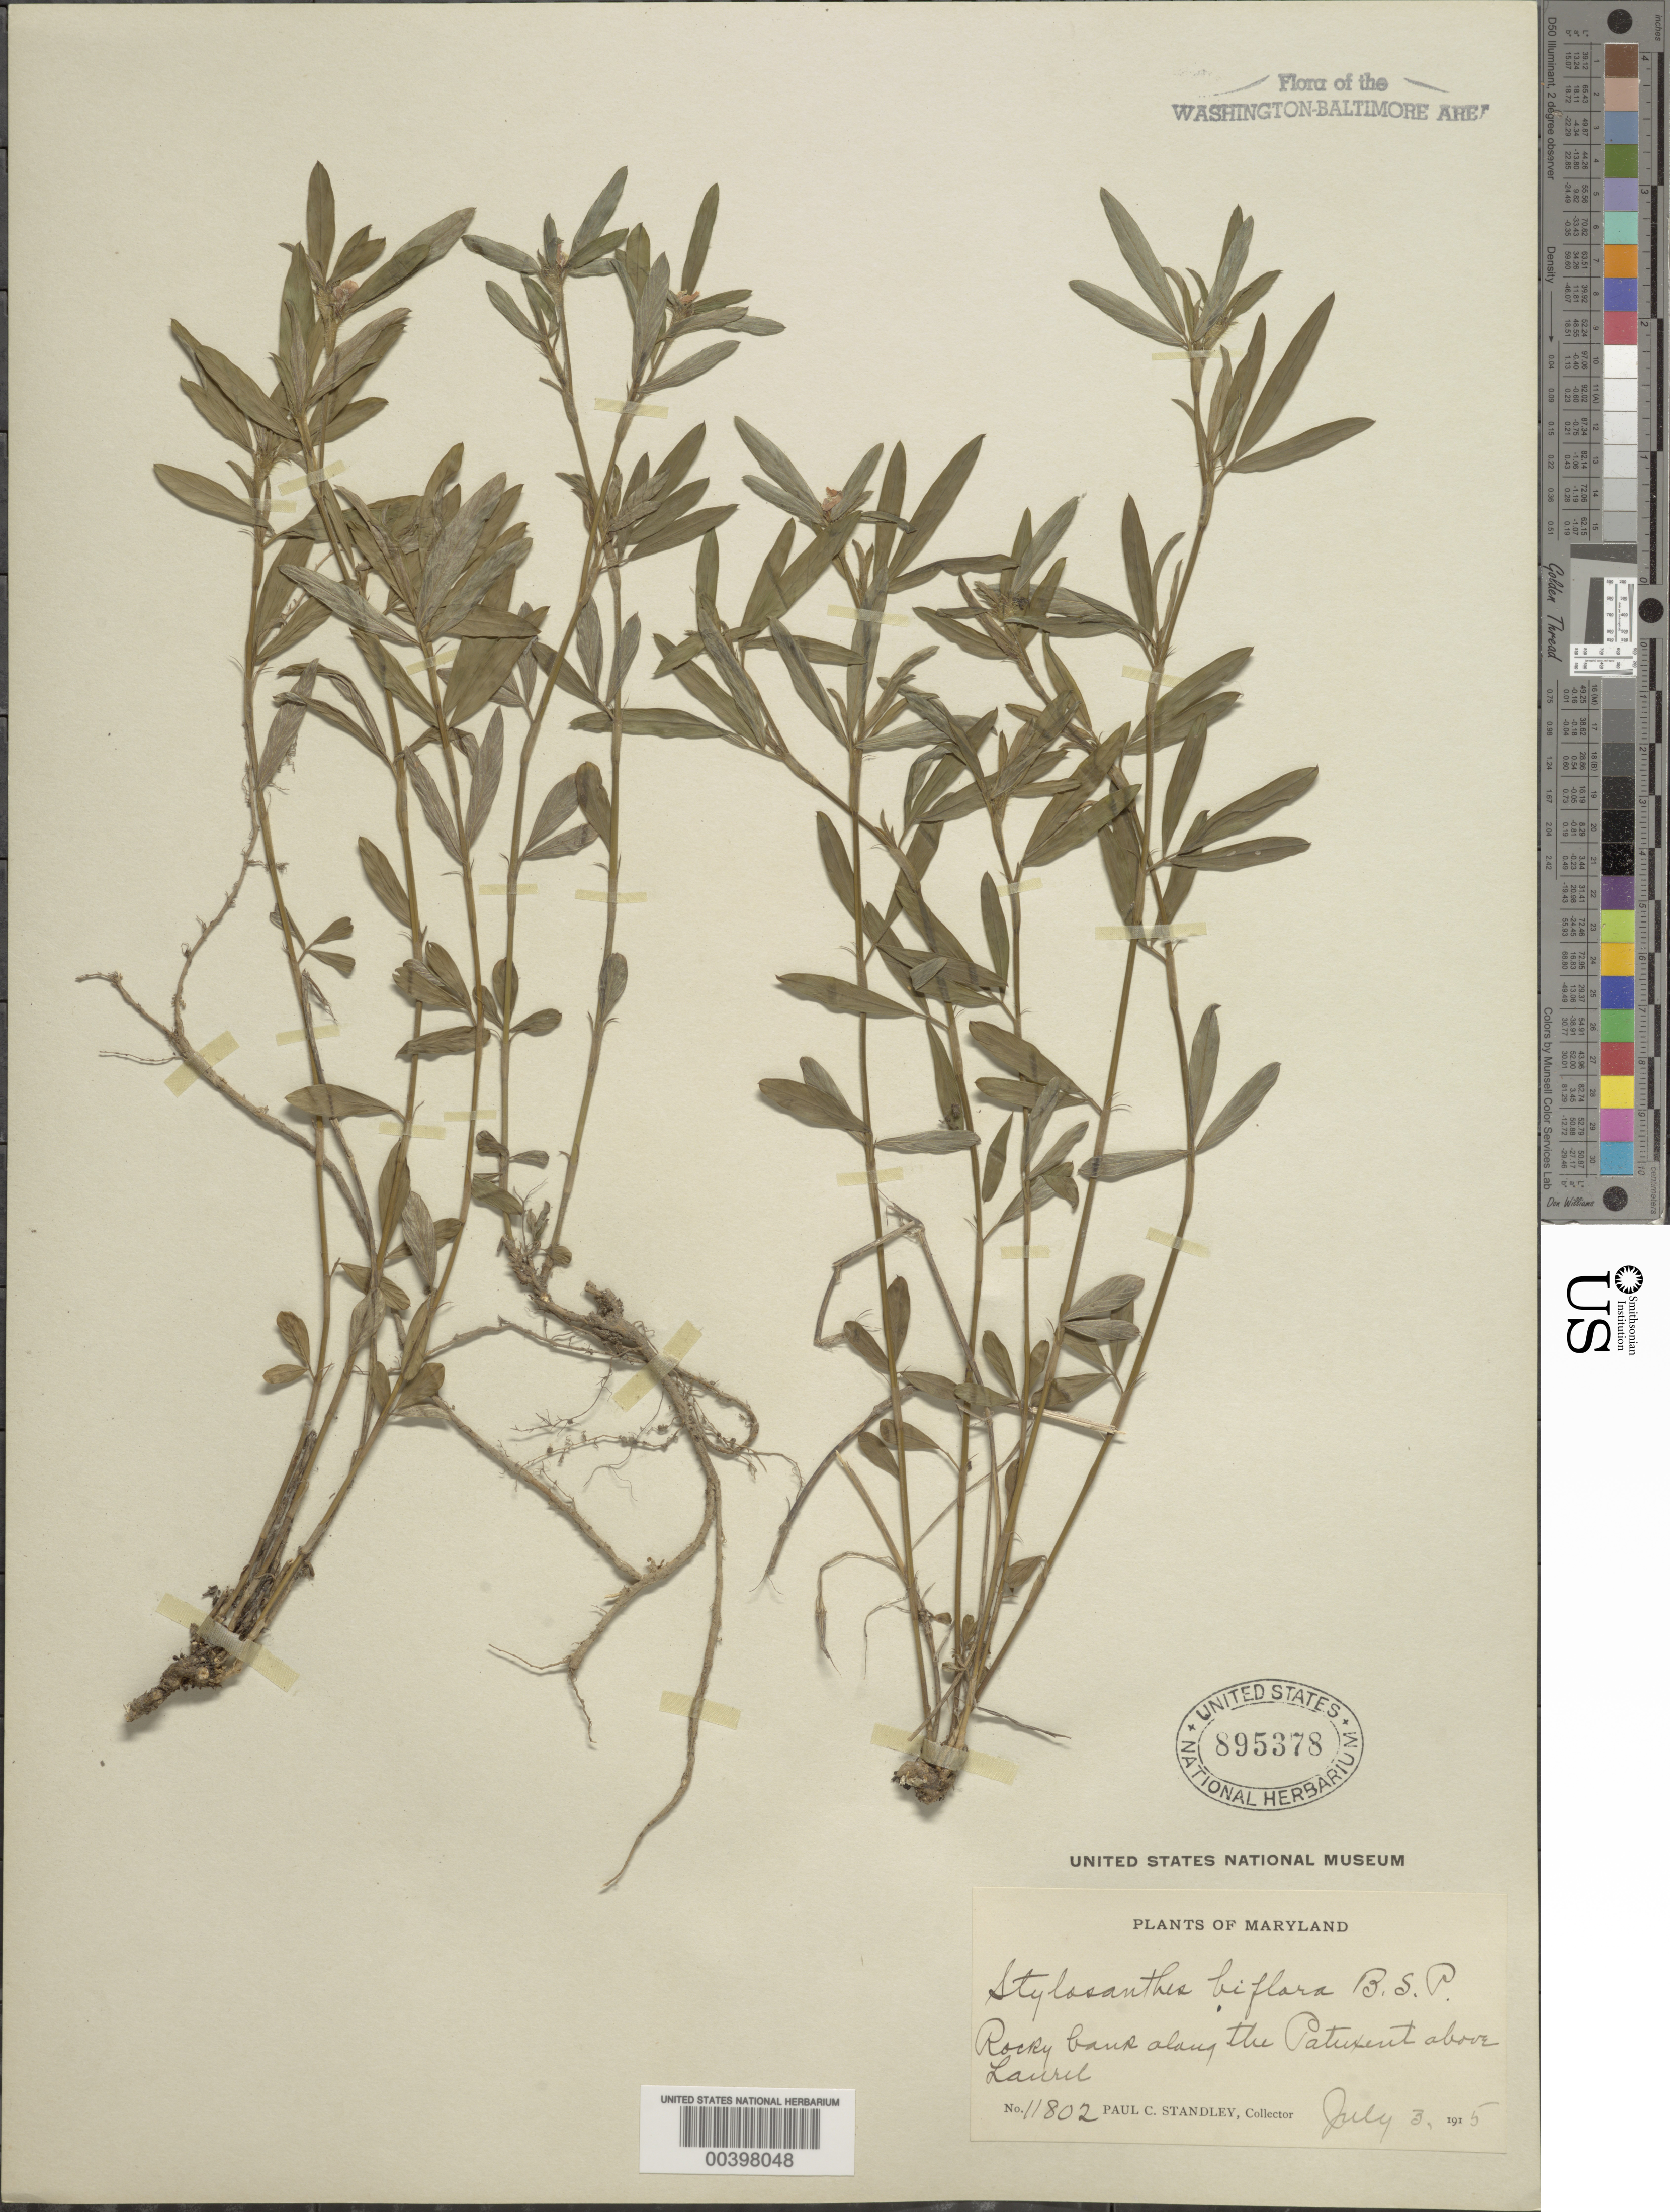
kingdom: Plantae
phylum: Tracheophyta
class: Magnoliopsida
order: Fabales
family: Fabaceae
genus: Stylosanthes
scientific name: Stylosanthes biflora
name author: (L.) Britton et al.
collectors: P. C. Standley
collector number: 11802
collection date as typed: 03 Jul 1915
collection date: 1915-07-03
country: United States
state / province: Maryland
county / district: Prince George's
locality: Patuxent River above Laurel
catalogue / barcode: US 895378